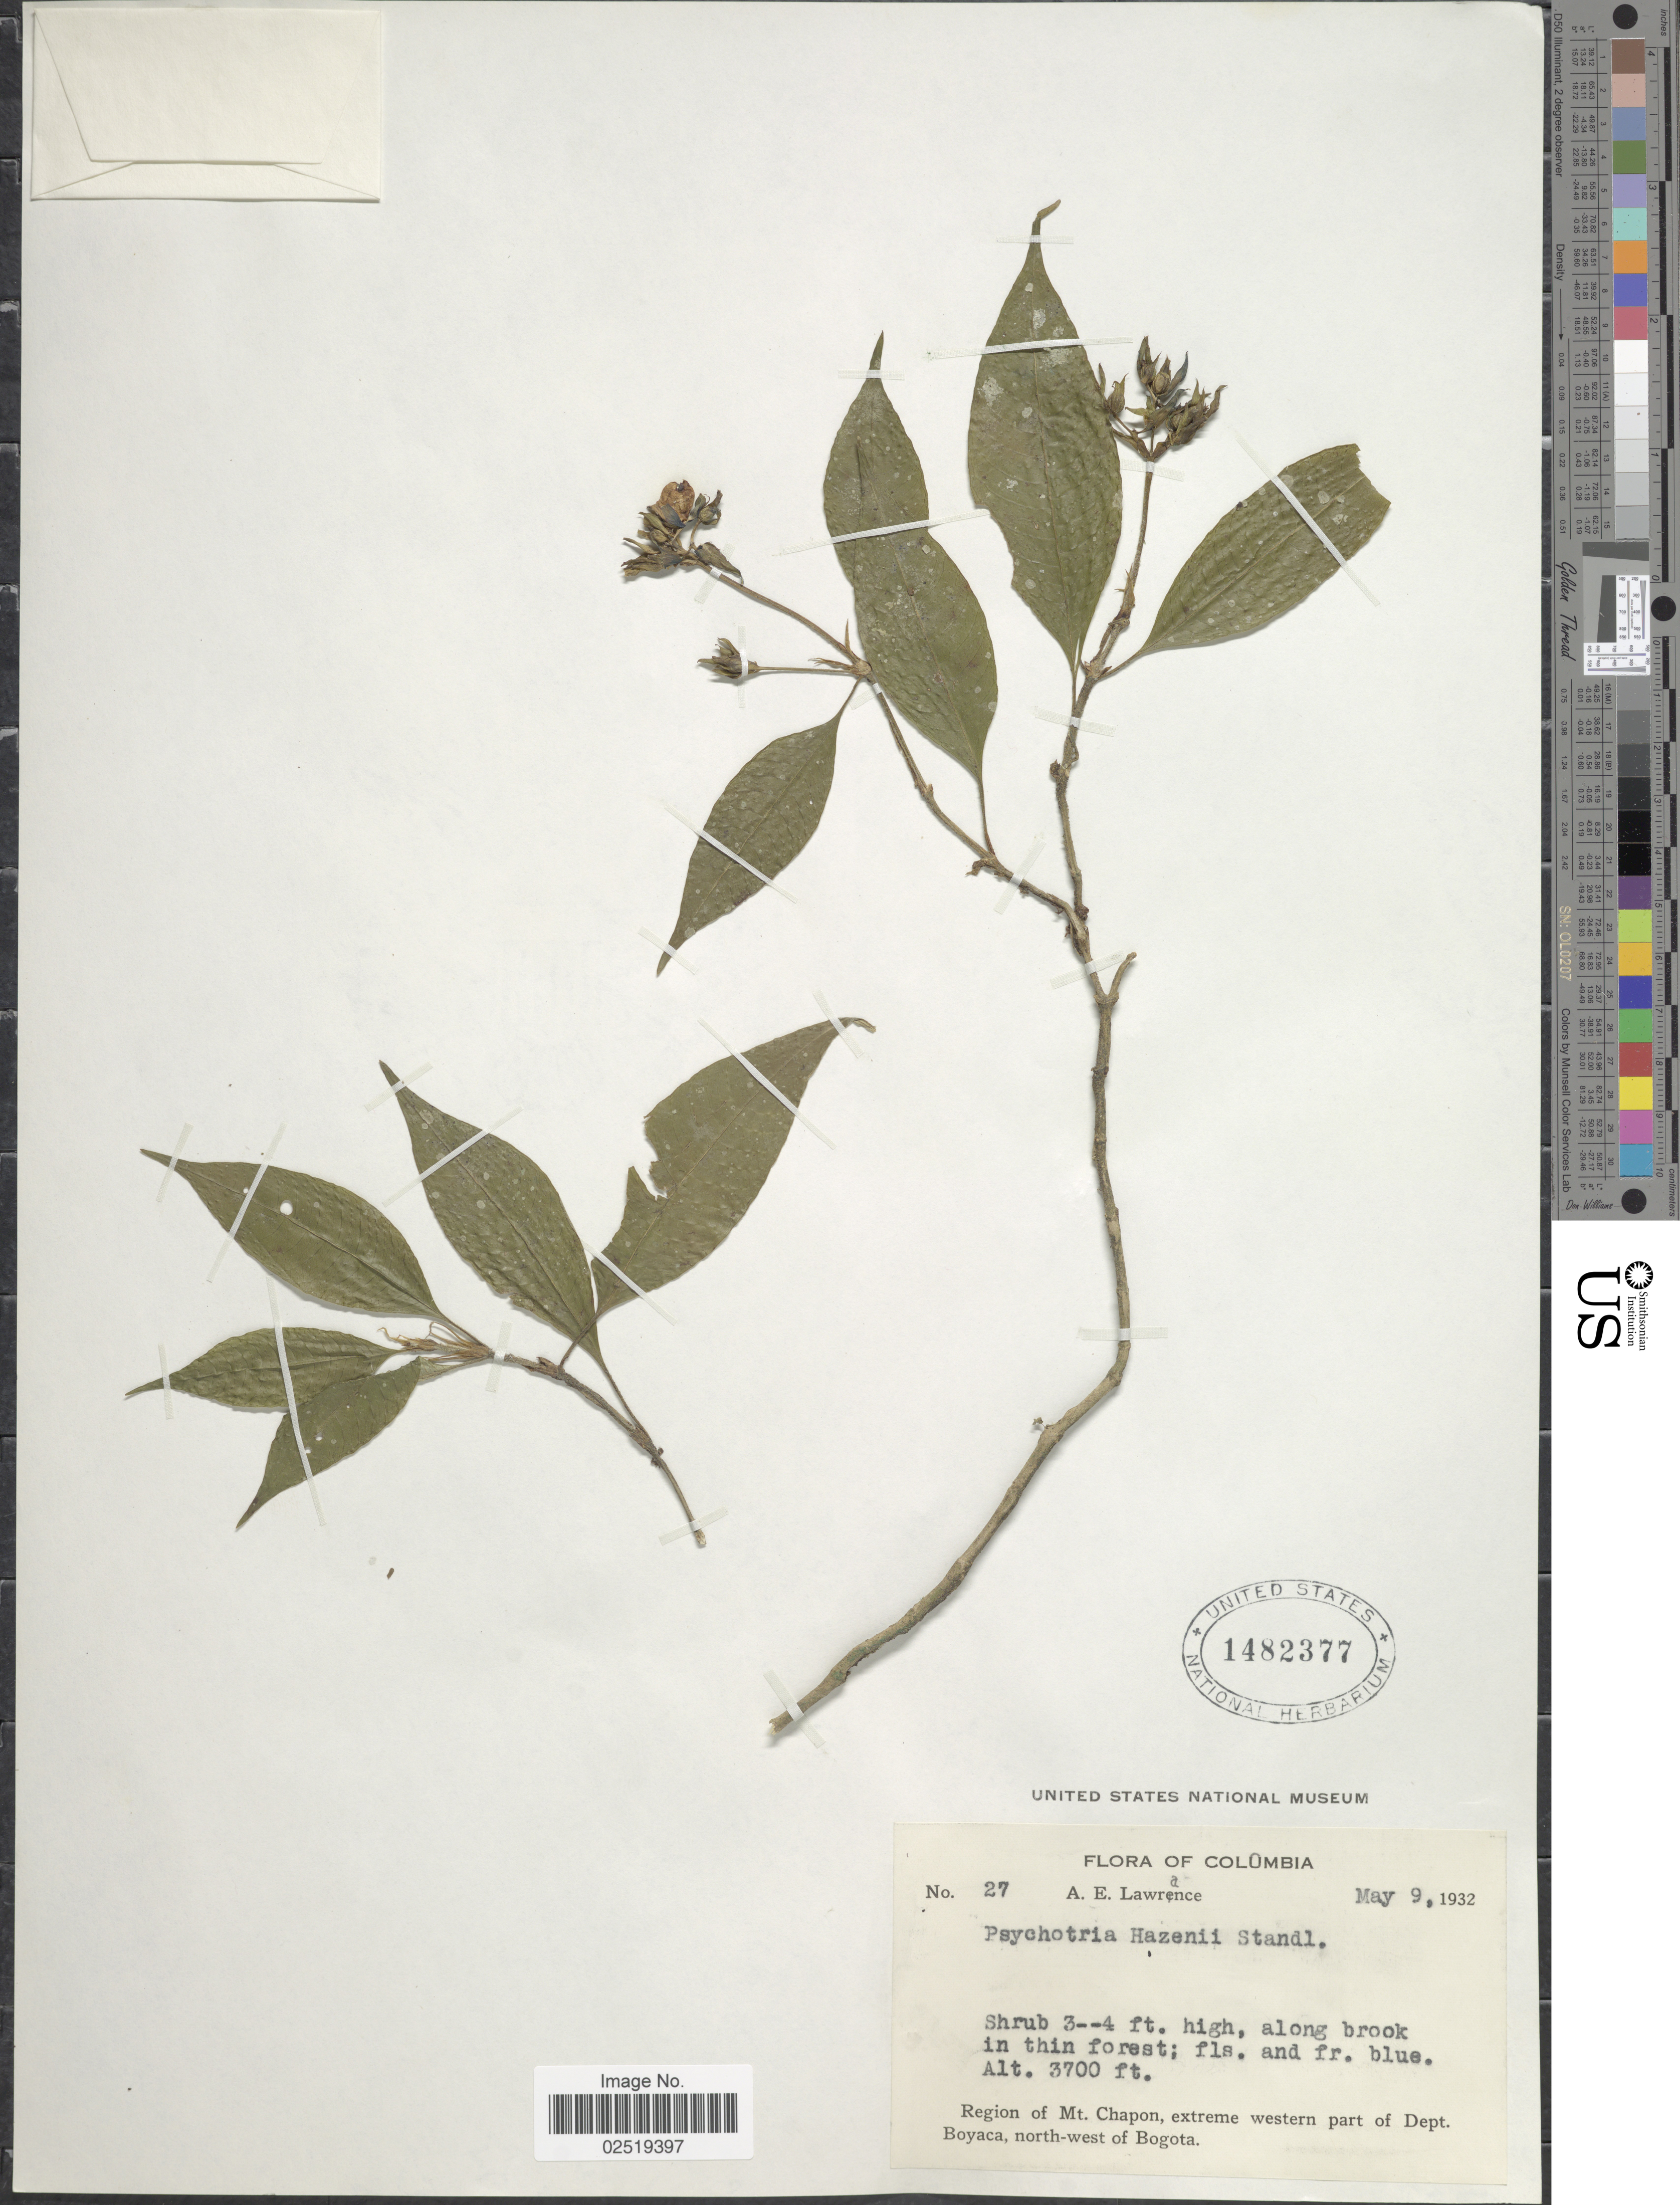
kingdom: Plantae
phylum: Tracheophyta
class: Magnoliopsida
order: Gentianales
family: Rubiaceae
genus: Psychotria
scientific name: Psychotria hazenii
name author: Standl.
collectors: A. Lawrance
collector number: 27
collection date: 1932-05-09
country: Colombia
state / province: Boyacá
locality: Along brook in thin forest, Region of Mt. Chapon, extreme western part of Dept. Boyaca, north-west of Bogota.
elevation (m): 1128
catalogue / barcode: US 1482377